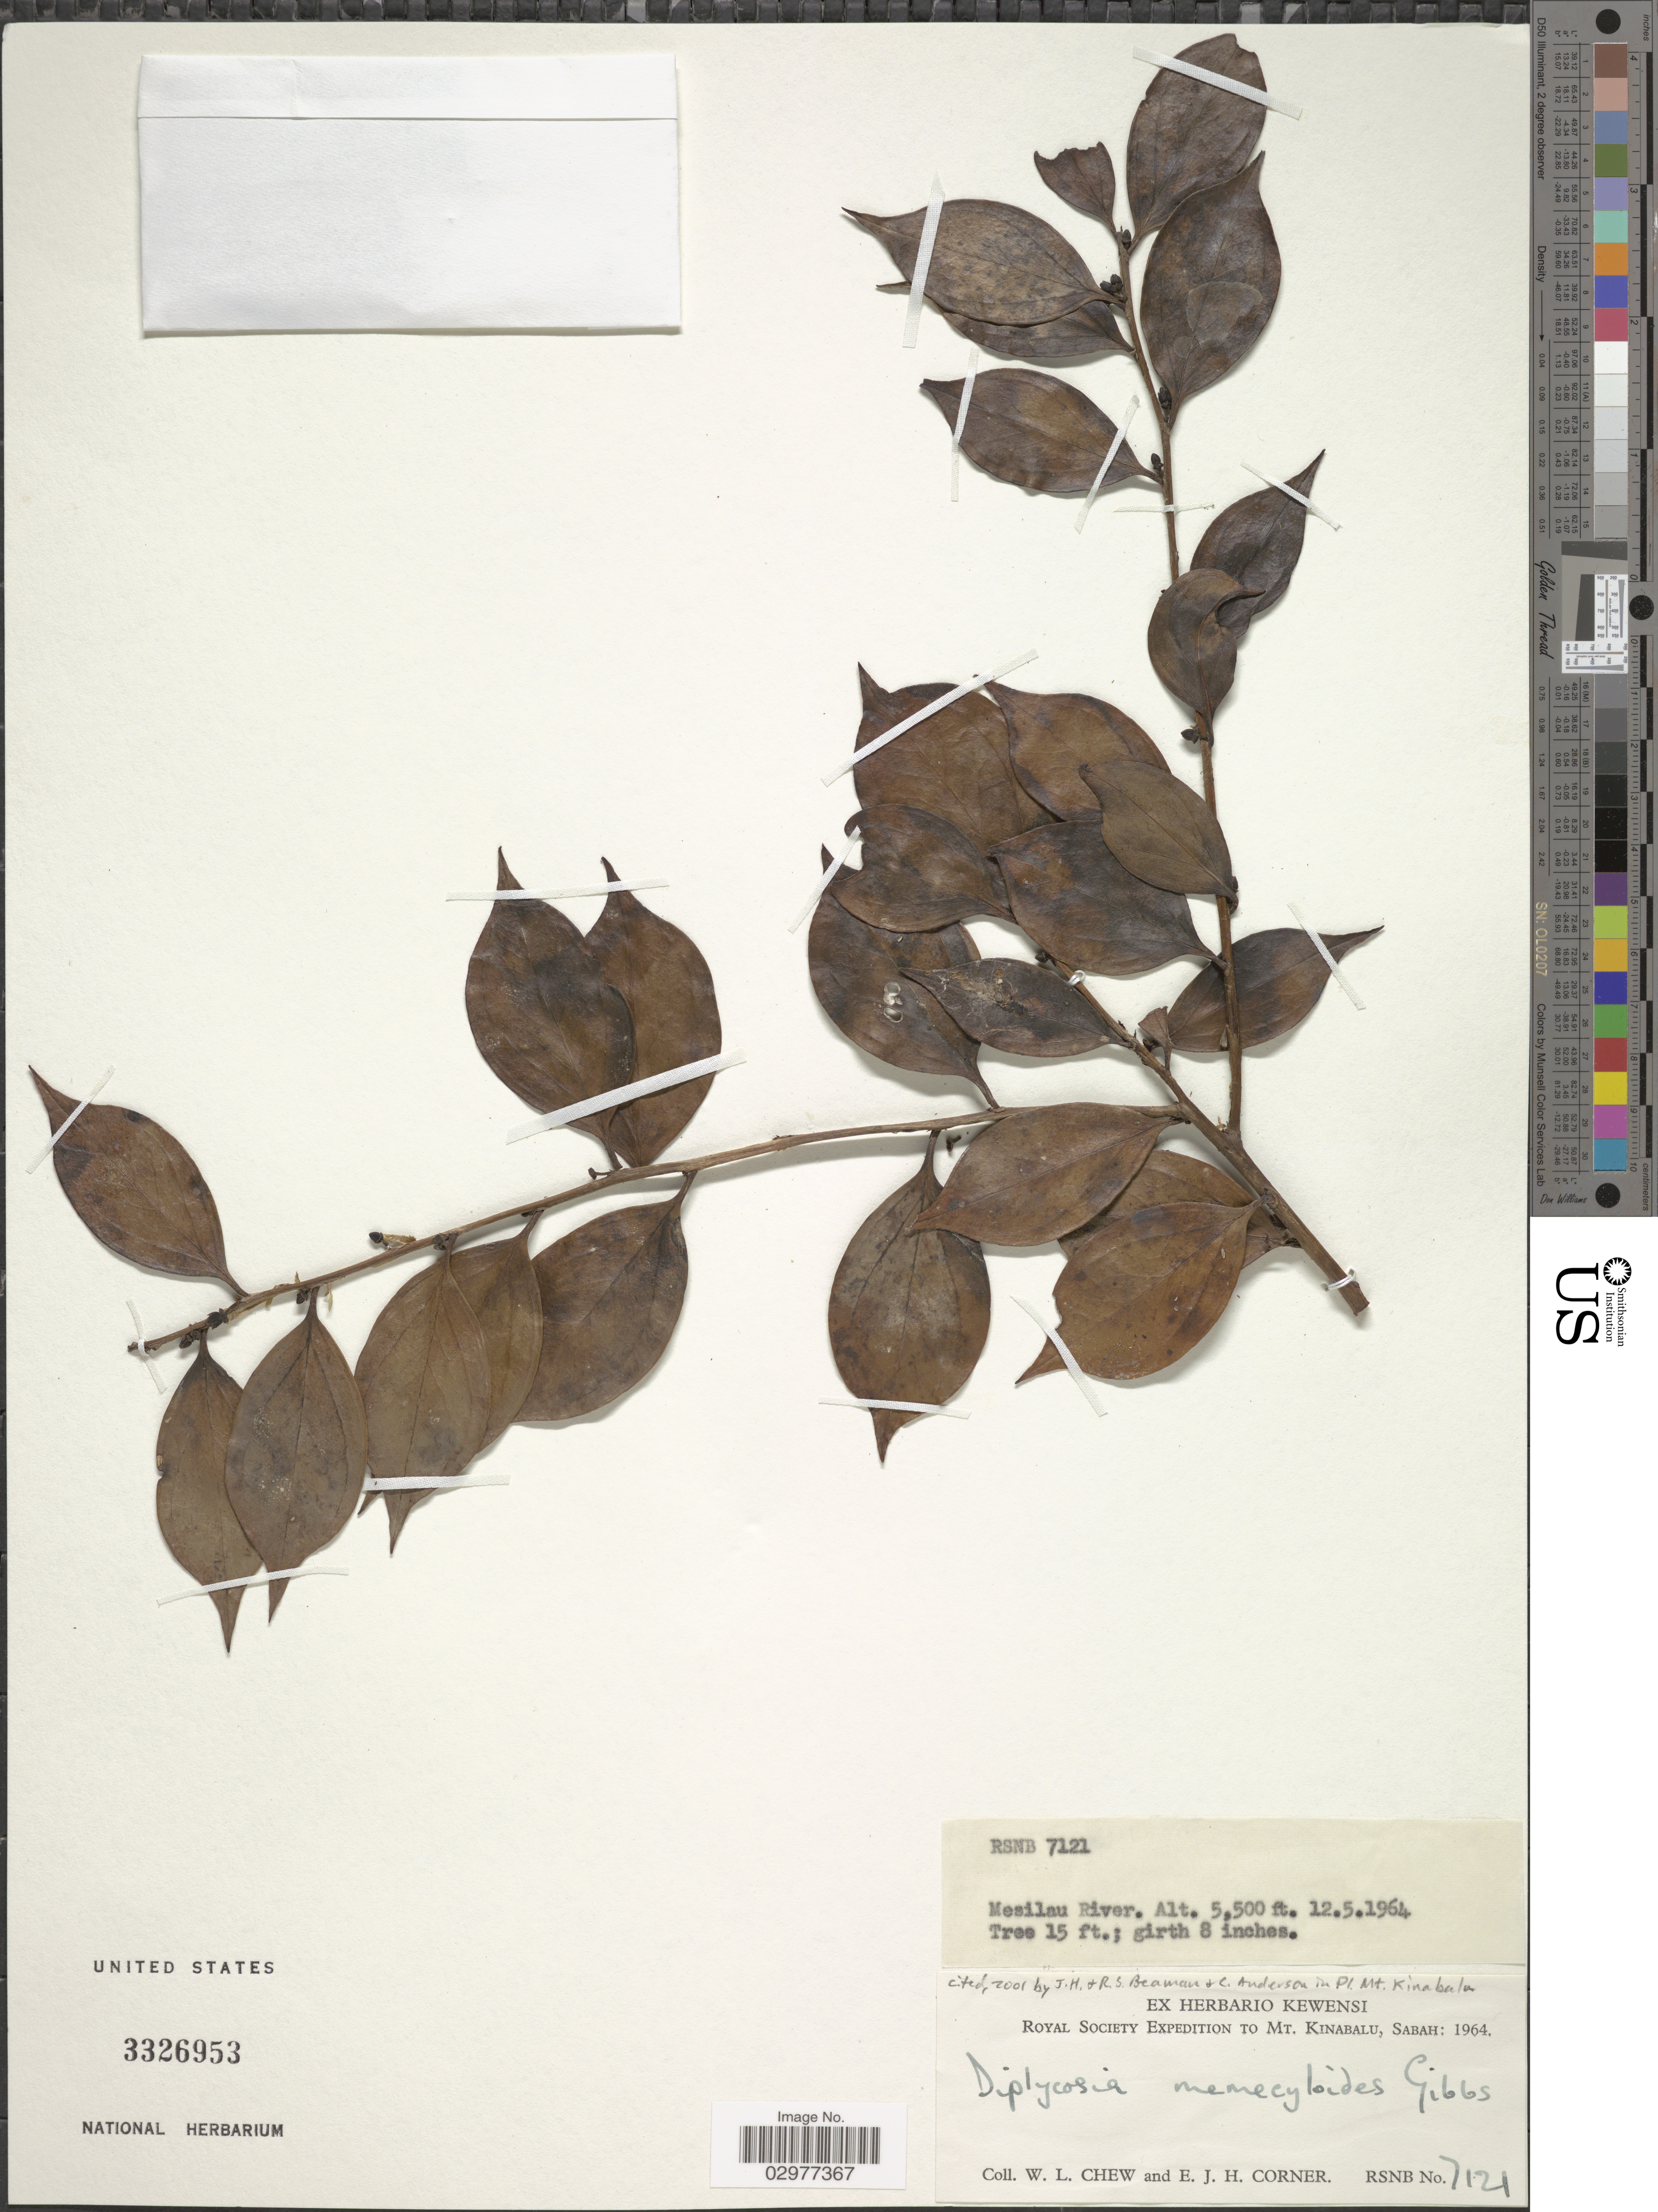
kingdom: Plantae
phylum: Tracheophyta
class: Magnoliopsida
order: Ericales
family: Ericaceae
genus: Diplycosia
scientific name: Diplycosia memecyloides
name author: Stapf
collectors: W. Chew & E. Corner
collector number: RSNB 7121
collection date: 1964-05-12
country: Malaysia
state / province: Sabah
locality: Mesilau River. Mt. Kinabalu, Sabah.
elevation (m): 1676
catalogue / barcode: US 3326953